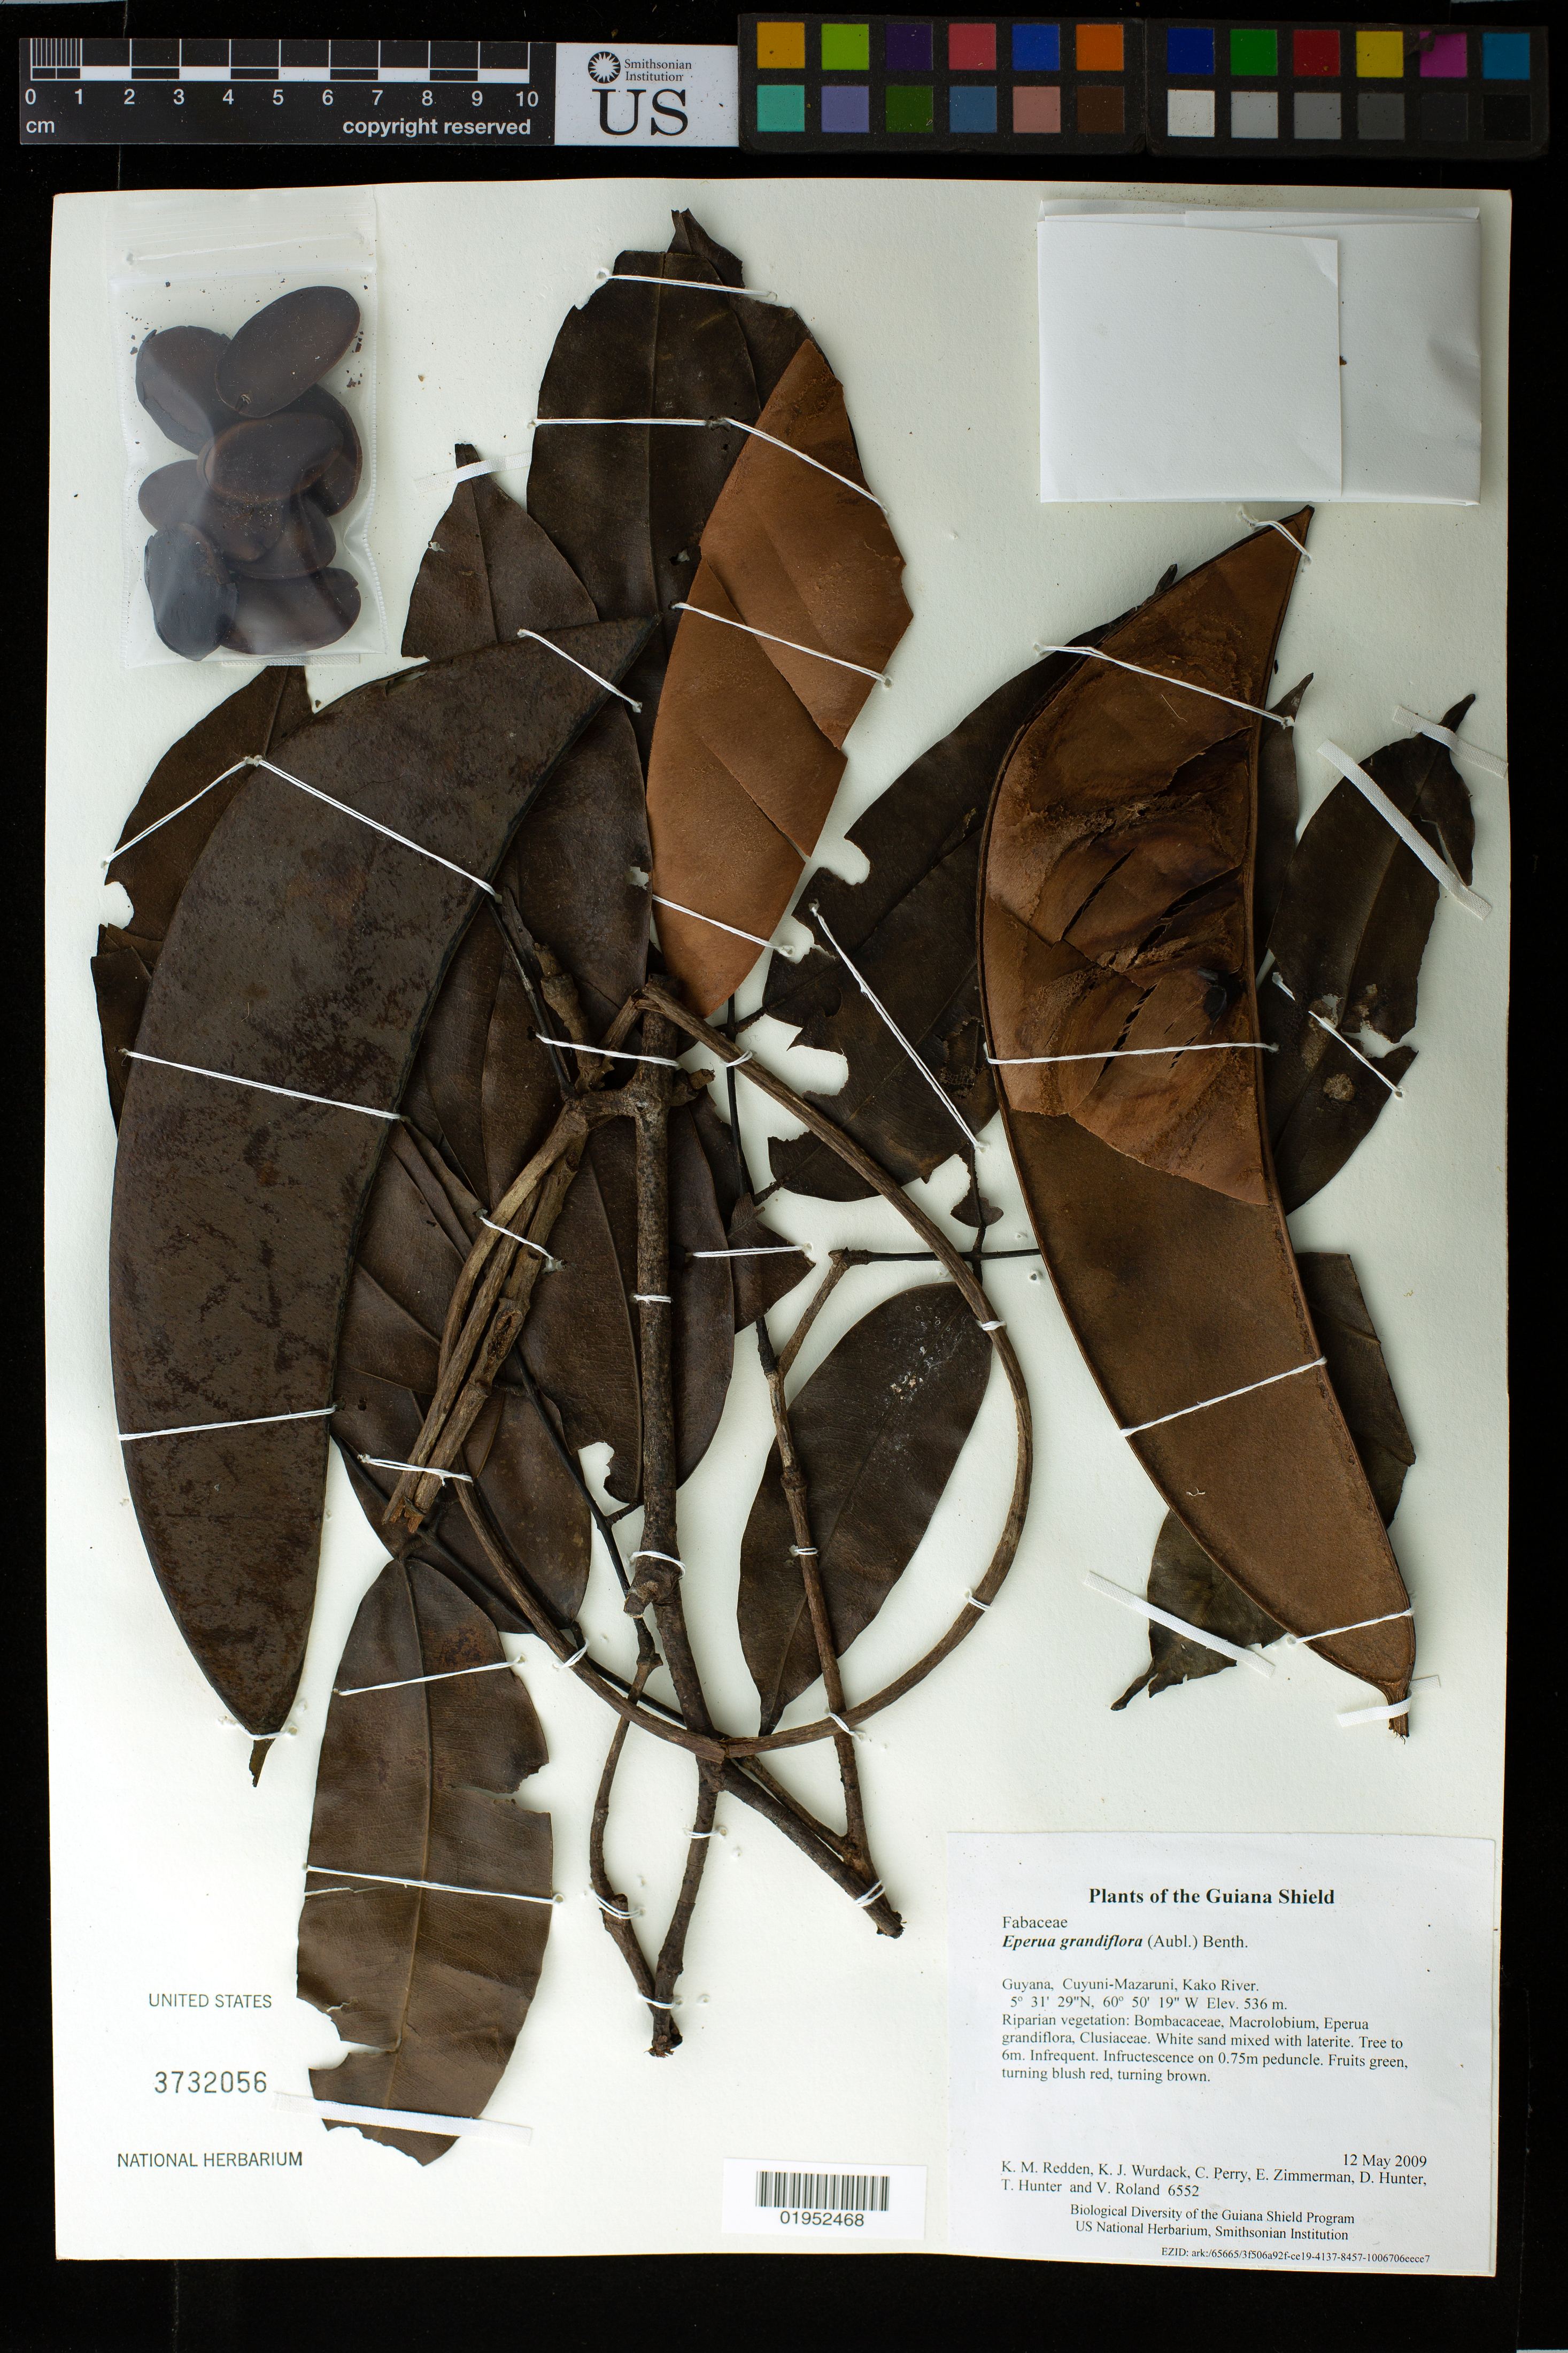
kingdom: Plantae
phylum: Tracheophyta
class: Magnoliopsida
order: Fabales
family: Fabaceae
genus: Eperua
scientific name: Eperua falcata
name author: Aubl.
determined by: Fortes, E. A.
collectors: K. M. Redden, K. Wurdack, C. Perry, E. Zimmerman, D. Hunter, T. Hunter & V. Roland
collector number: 6552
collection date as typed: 12 May 2009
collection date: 2009-05-12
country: Guyana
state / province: Cuyuni-Mazaruni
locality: Kako River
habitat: Riparian vegetation: Bombacaceae, Macrolobium, Eperua grandiflora, Clusiaceae. White sand mixed with laterite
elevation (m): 536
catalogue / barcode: US 3732056